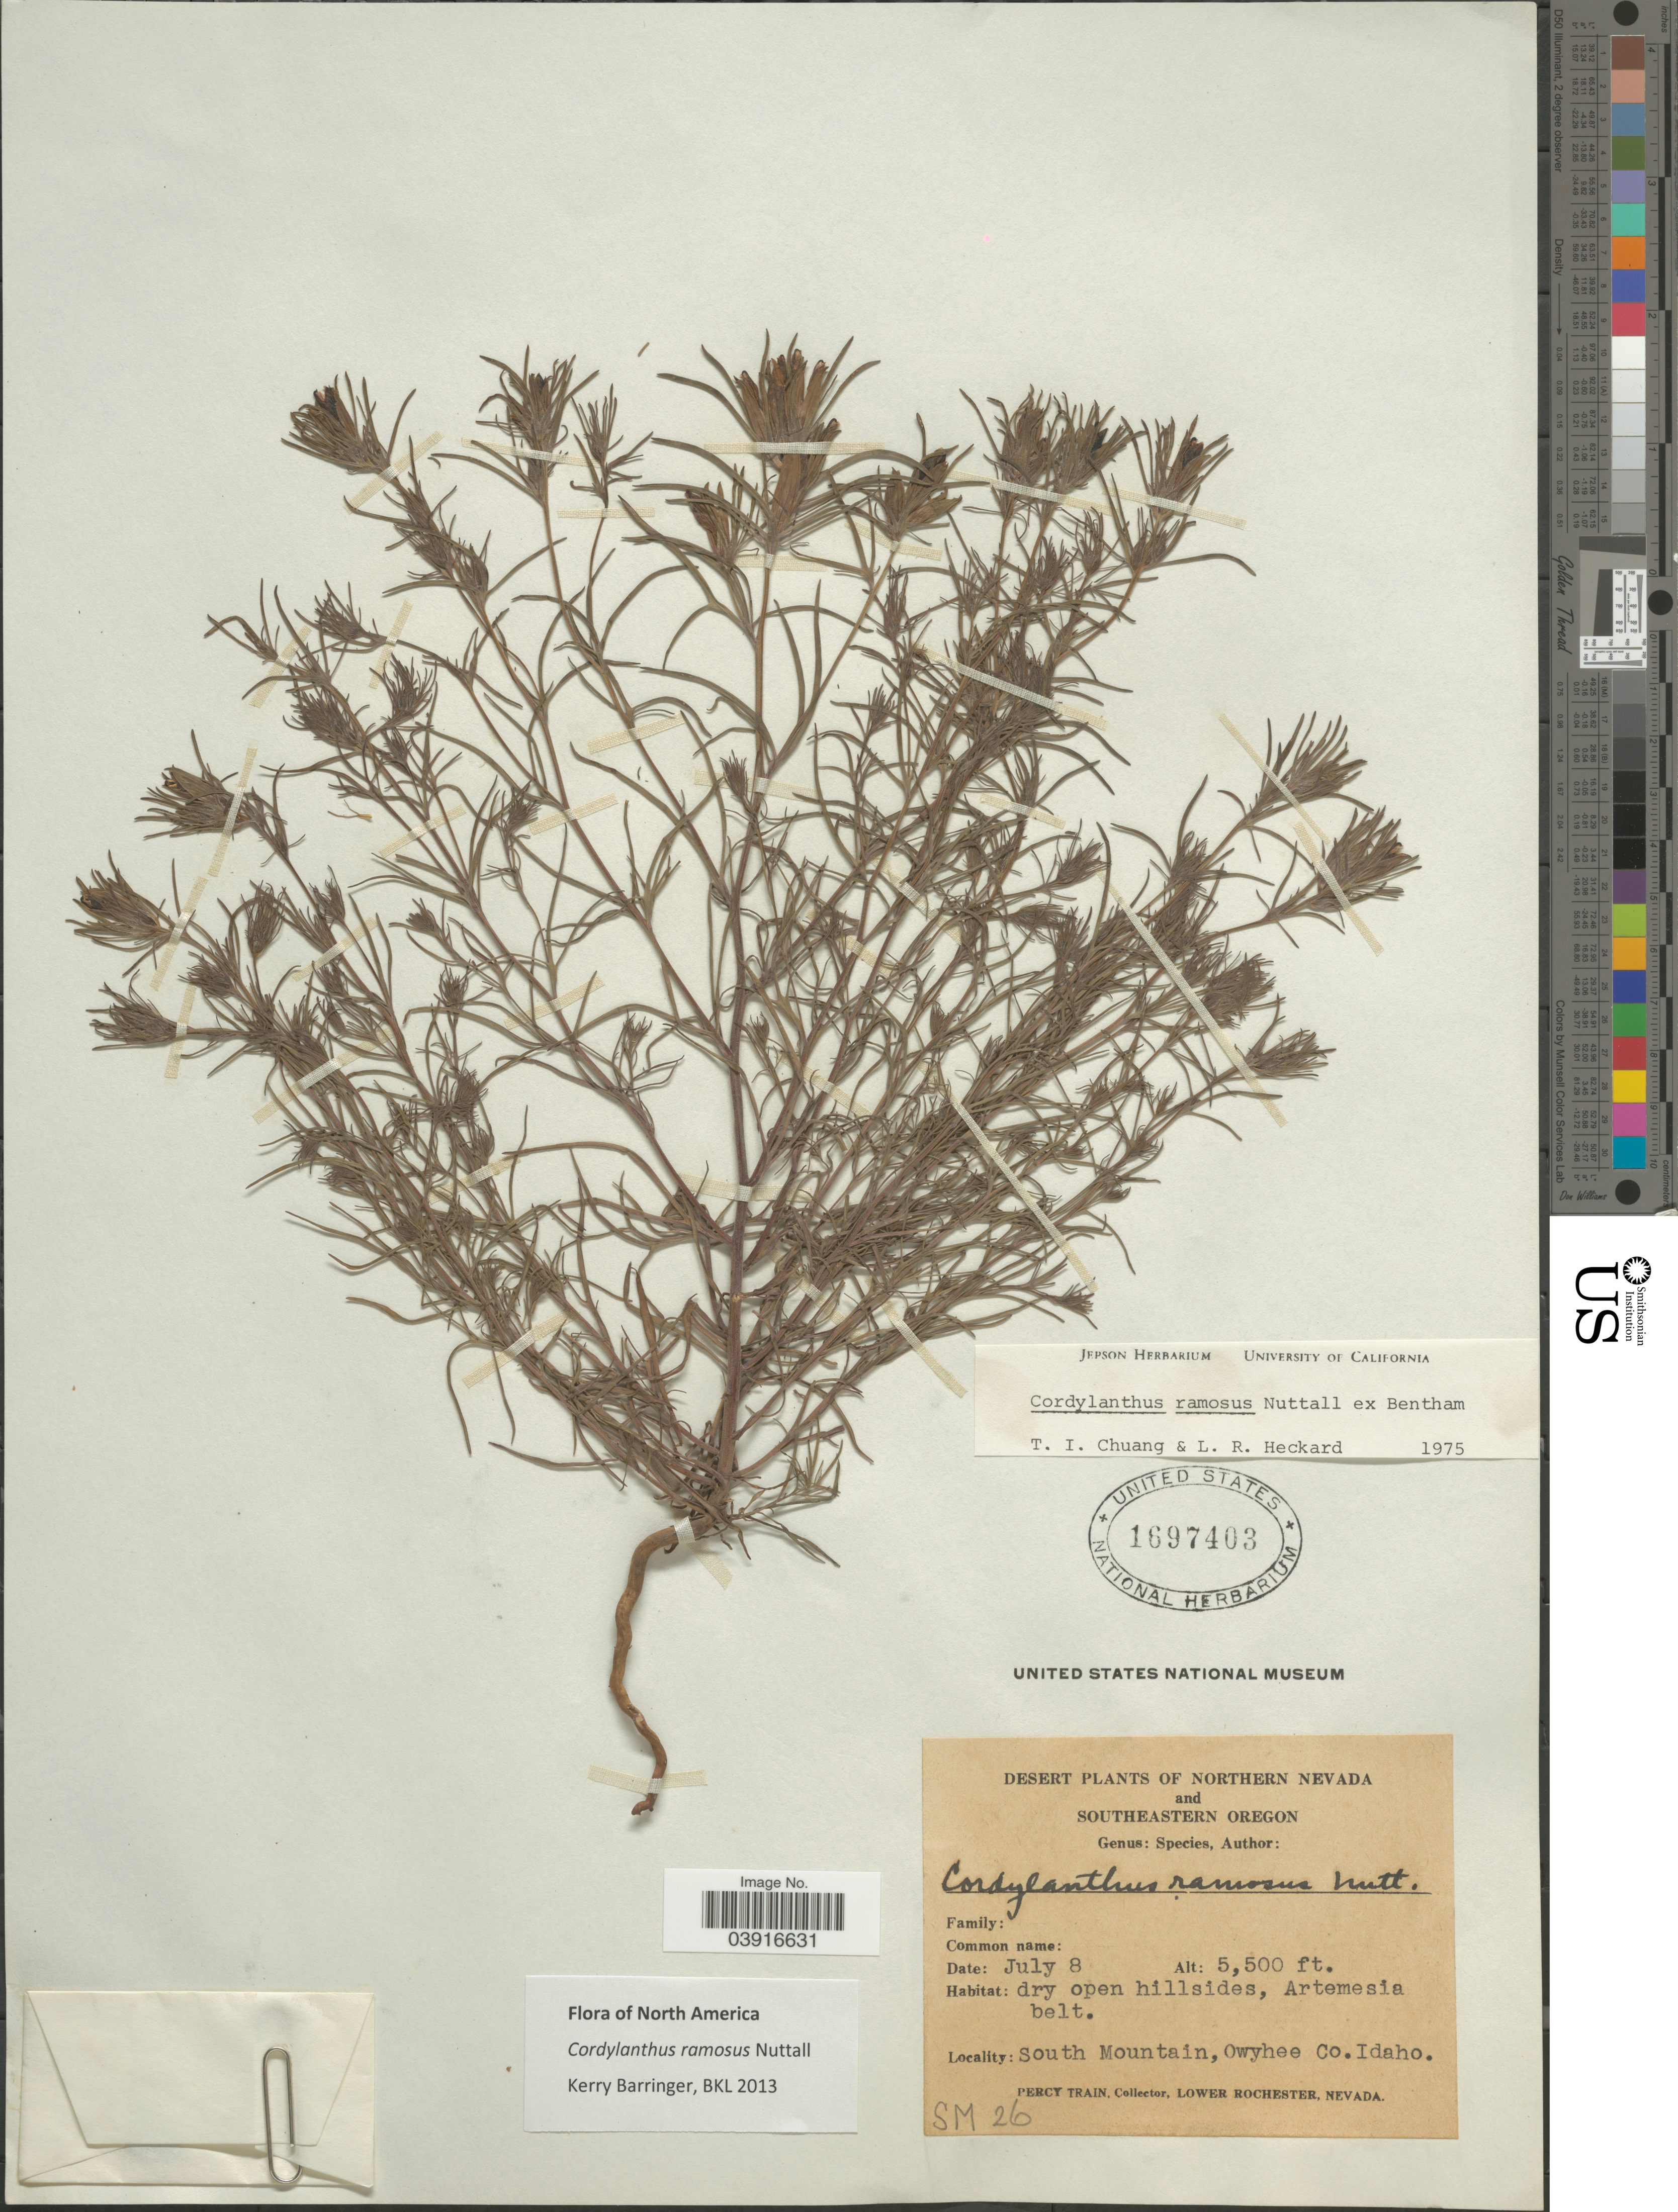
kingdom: Plantae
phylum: Tracheophyta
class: Magnoliopsida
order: Lamiales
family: Orobanchaceae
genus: Cordylanthus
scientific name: Cordylanthus ramosus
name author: Nutt. ex Benth.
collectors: P. Train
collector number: SM 26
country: United States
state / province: Idaho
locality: Artemesia belt. South Mountain, Owyhee Co.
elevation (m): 1676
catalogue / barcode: US 1697403